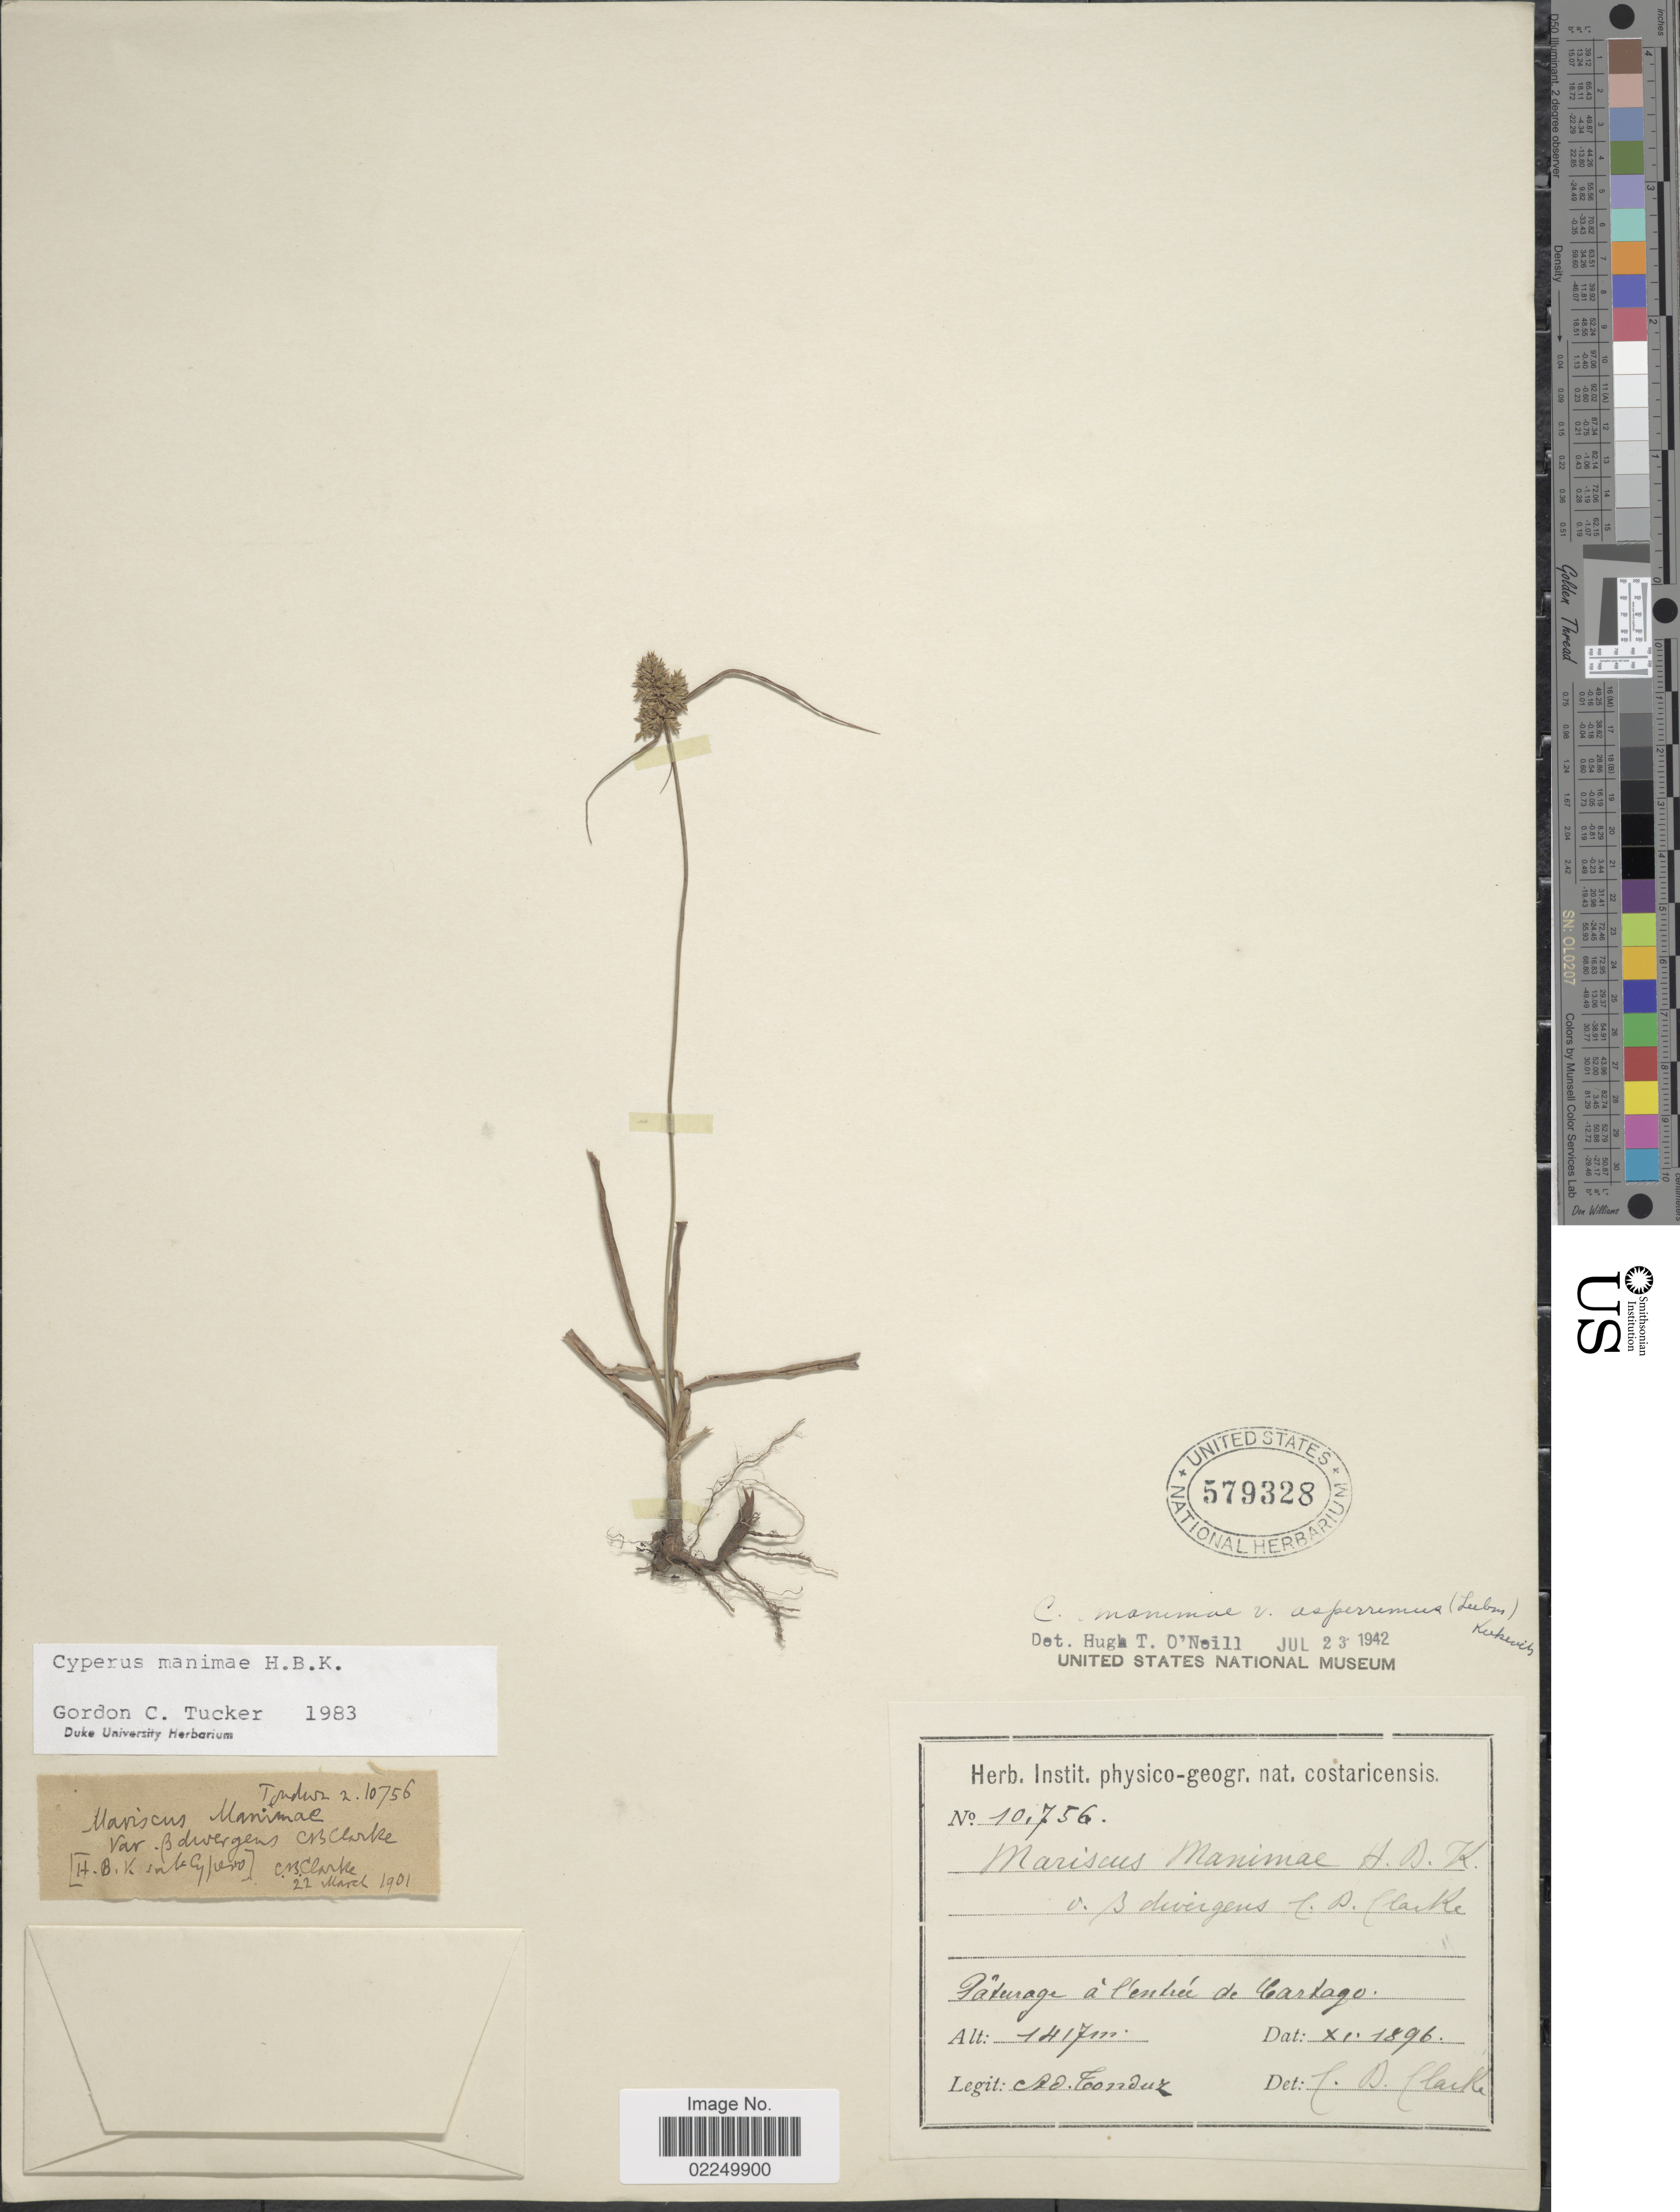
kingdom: Plantae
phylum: Tracheophyta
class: Liliopsida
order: Poales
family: Cyperaceae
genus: Cyperus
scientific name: Cyperus manimae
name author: Kunth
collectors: A. Tonduz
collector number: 10756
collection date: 1896-11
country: Costa Rica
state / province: Cartago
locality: Paturage a l'entree de Cartago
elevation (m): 1417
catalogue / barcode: US 579328